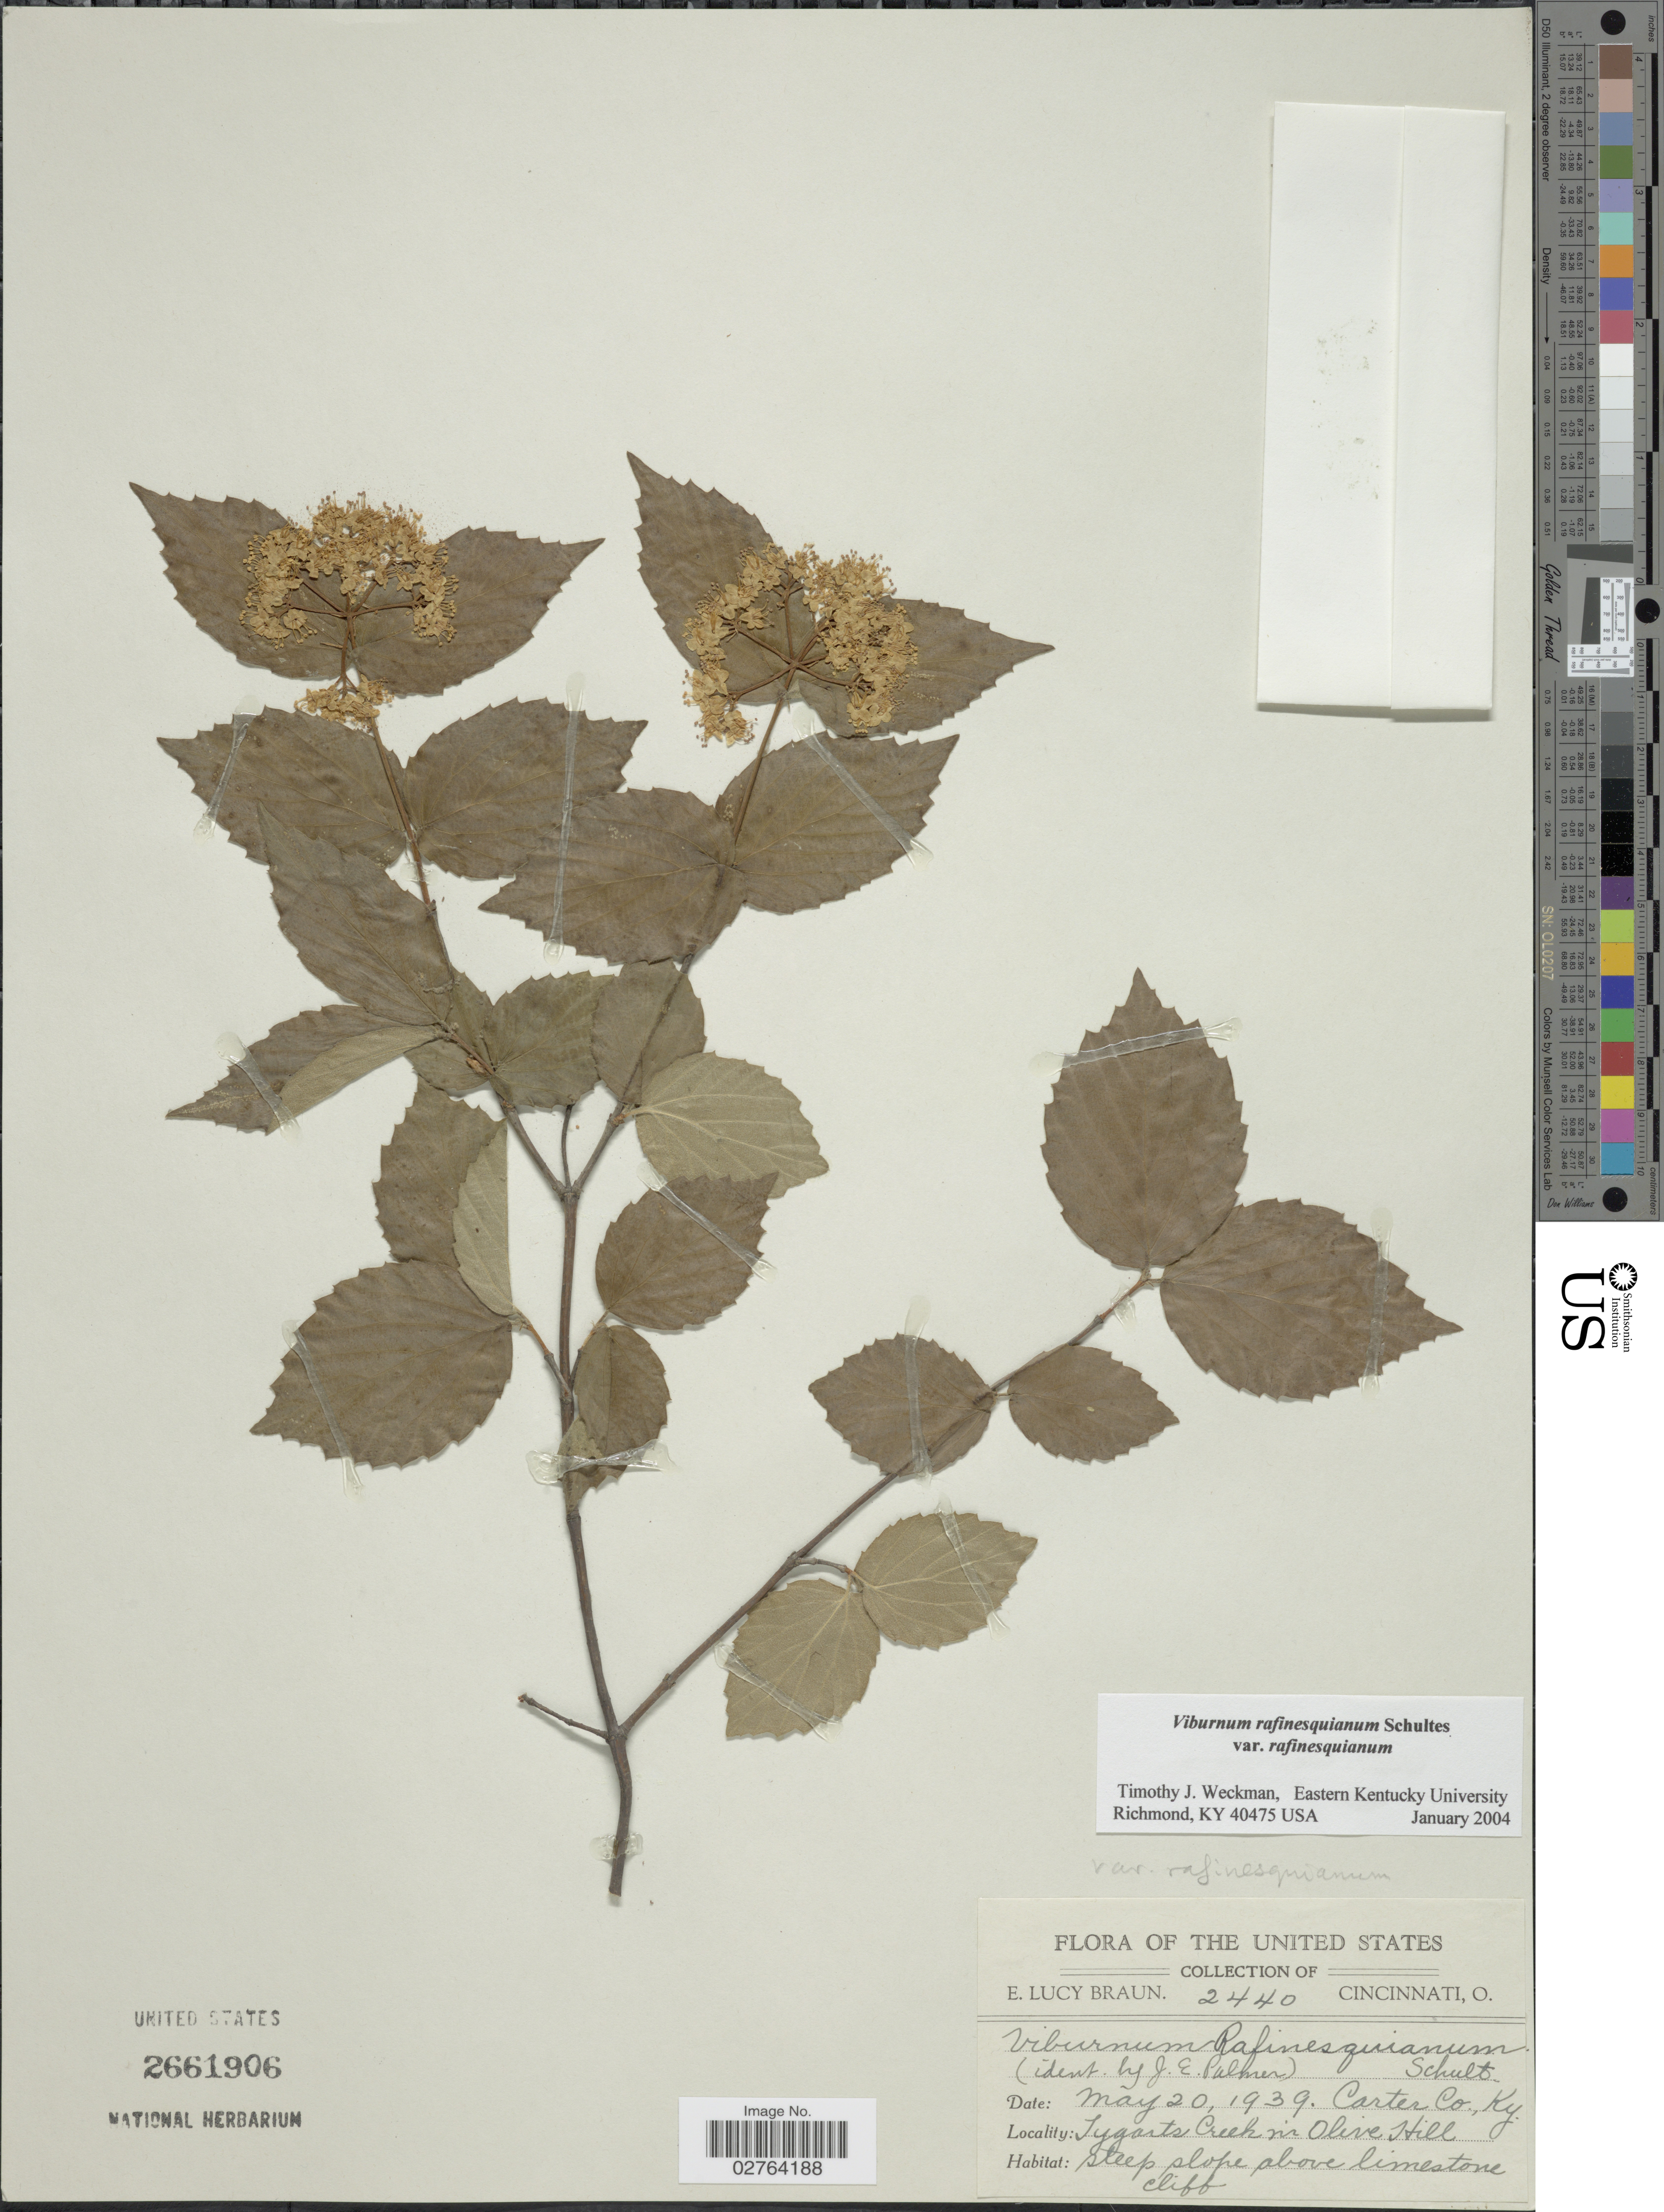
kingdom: Plantae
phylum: Tracheophyta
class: Magnoliopsida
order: Dipsacales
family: Viburnaceae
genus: Viburnum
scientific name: Viburnum rafinesqueanum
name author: Schult.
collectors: E. L. Braun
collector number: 2440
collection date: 1939-05-20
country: United States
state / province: Kentucky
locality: Carter Co., Ky., Tygarts Creek n'r Olive Hill.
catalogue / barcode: US 2661906